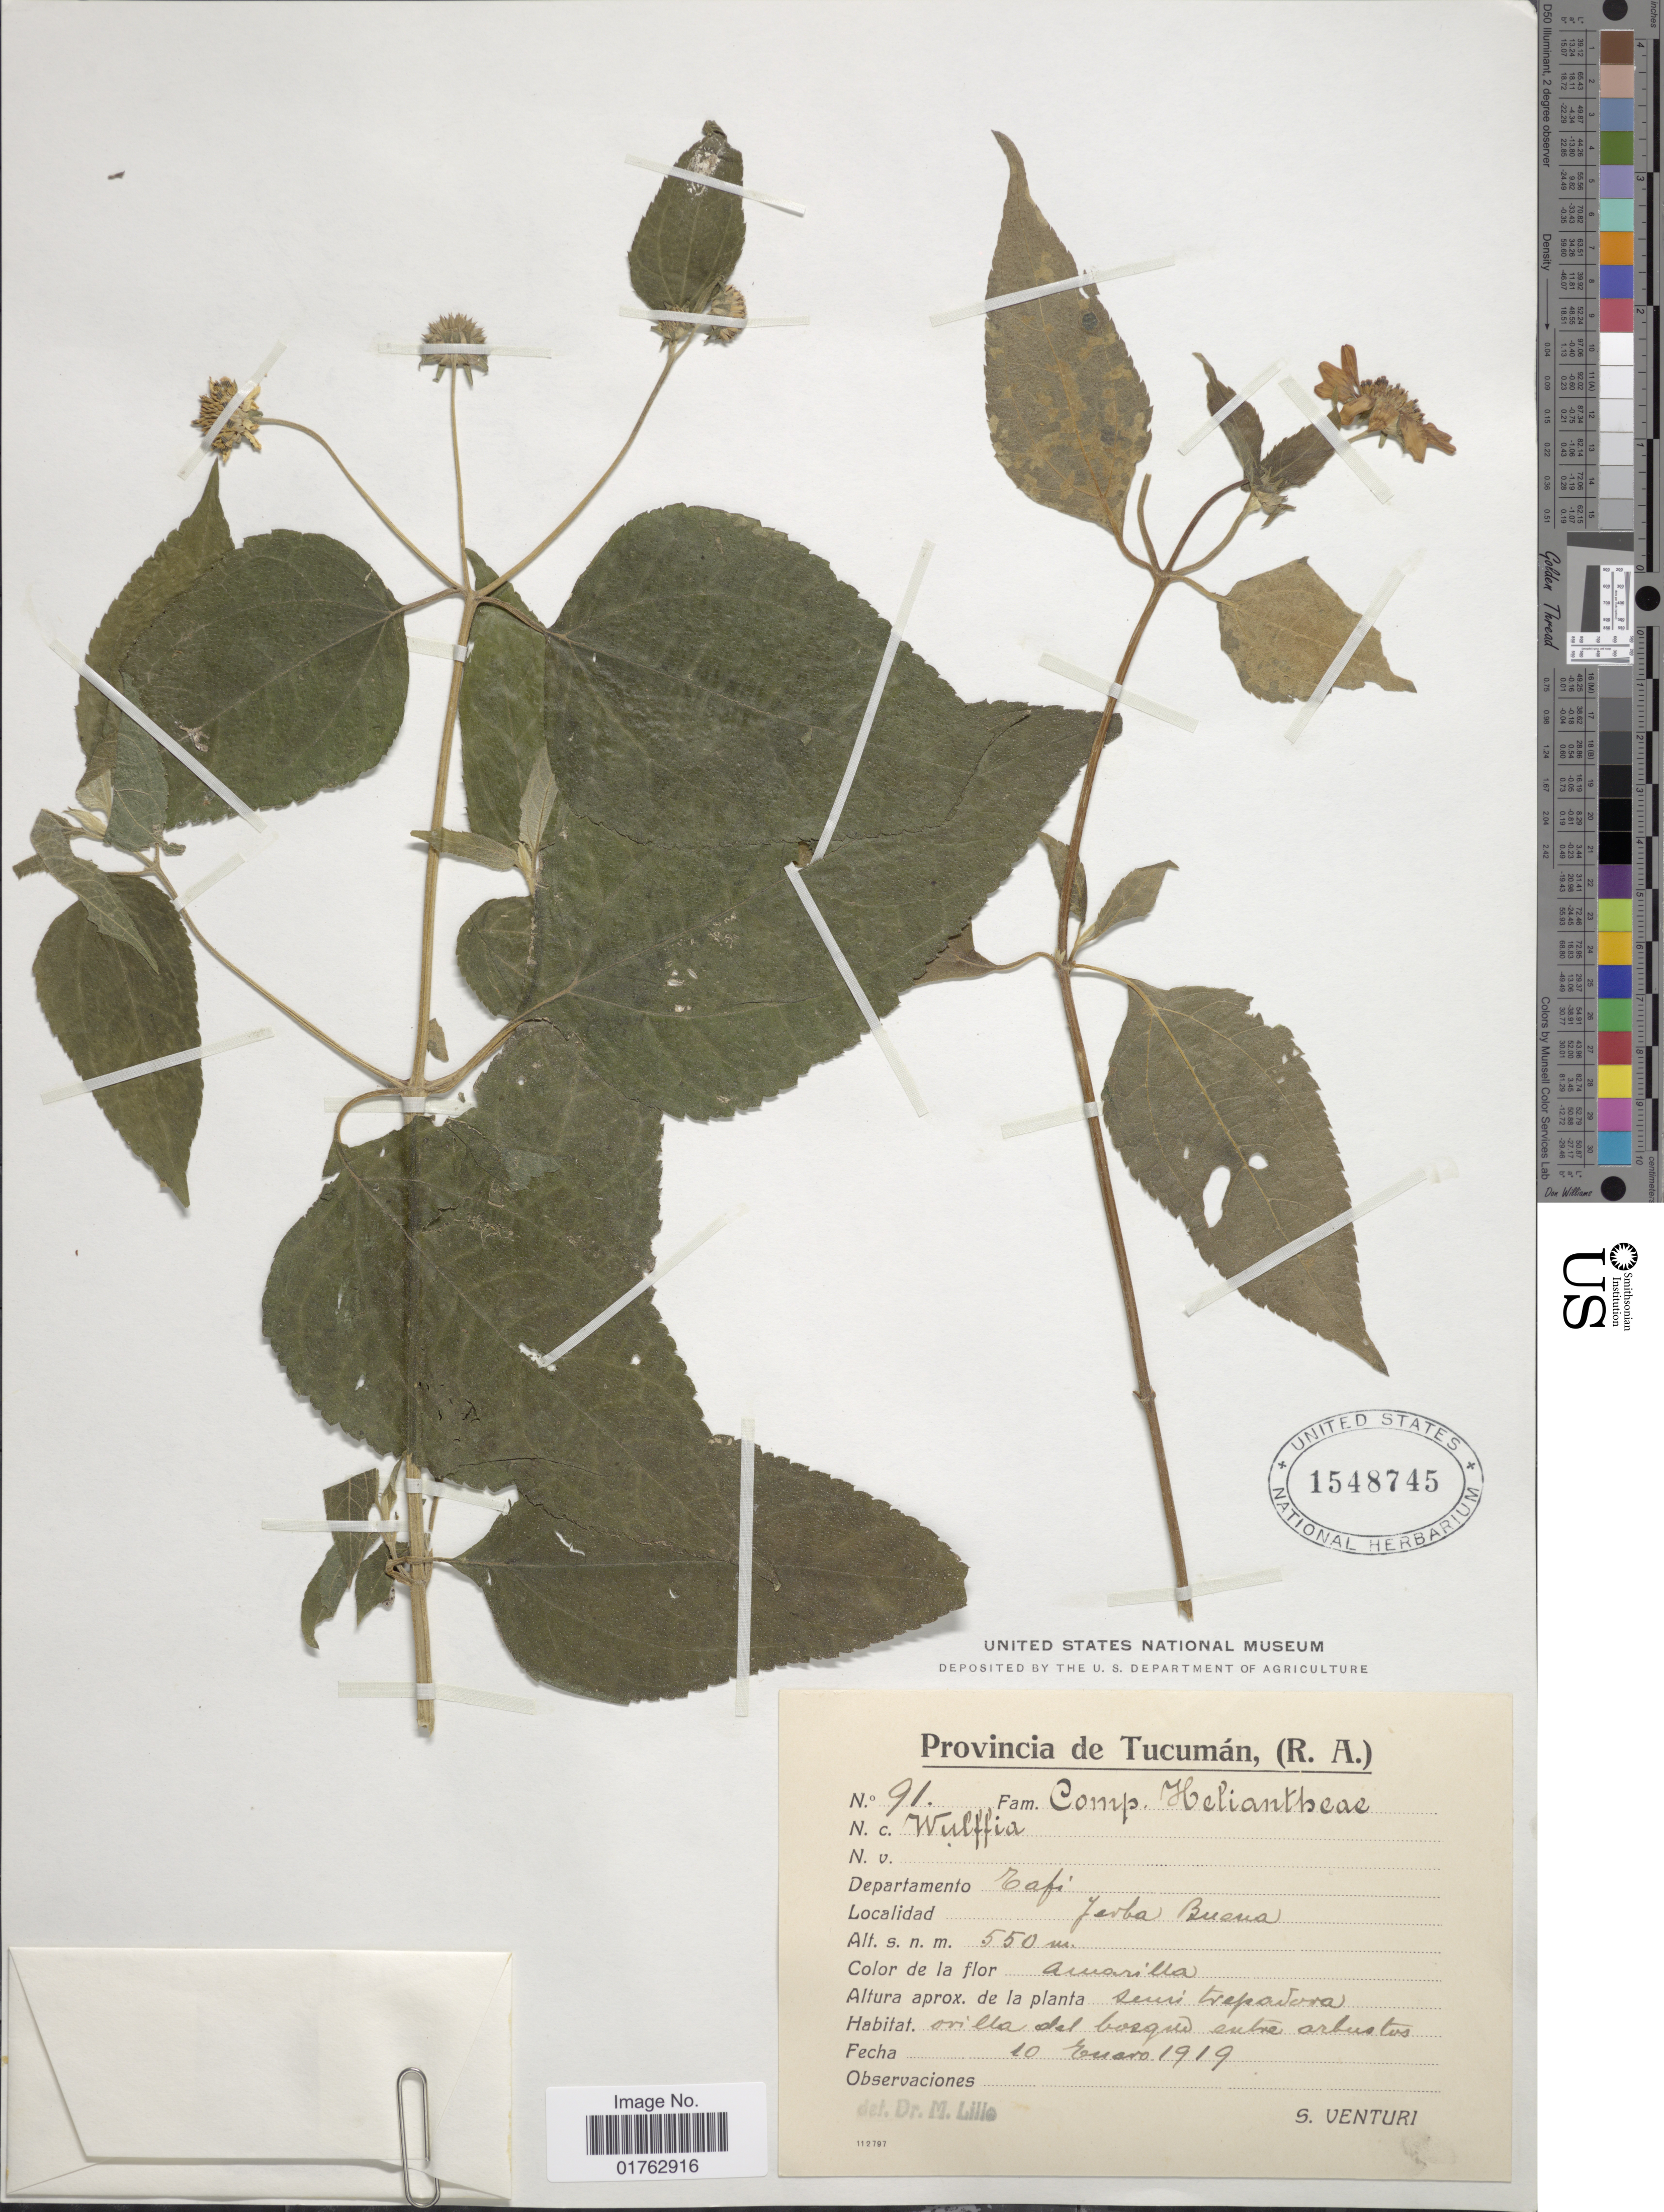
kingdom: Plantae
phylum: Tracheophyta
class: Magnoliopsida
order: Asterales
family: Asteraceae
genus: Wulffia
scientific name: Wulffia sp.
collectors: S. Venturi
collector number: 91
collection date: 1919-01-10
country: Argentina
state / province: Tucuman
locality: Departamanto Rafi, yerba Buena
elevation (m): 550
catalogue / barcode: US 1548745